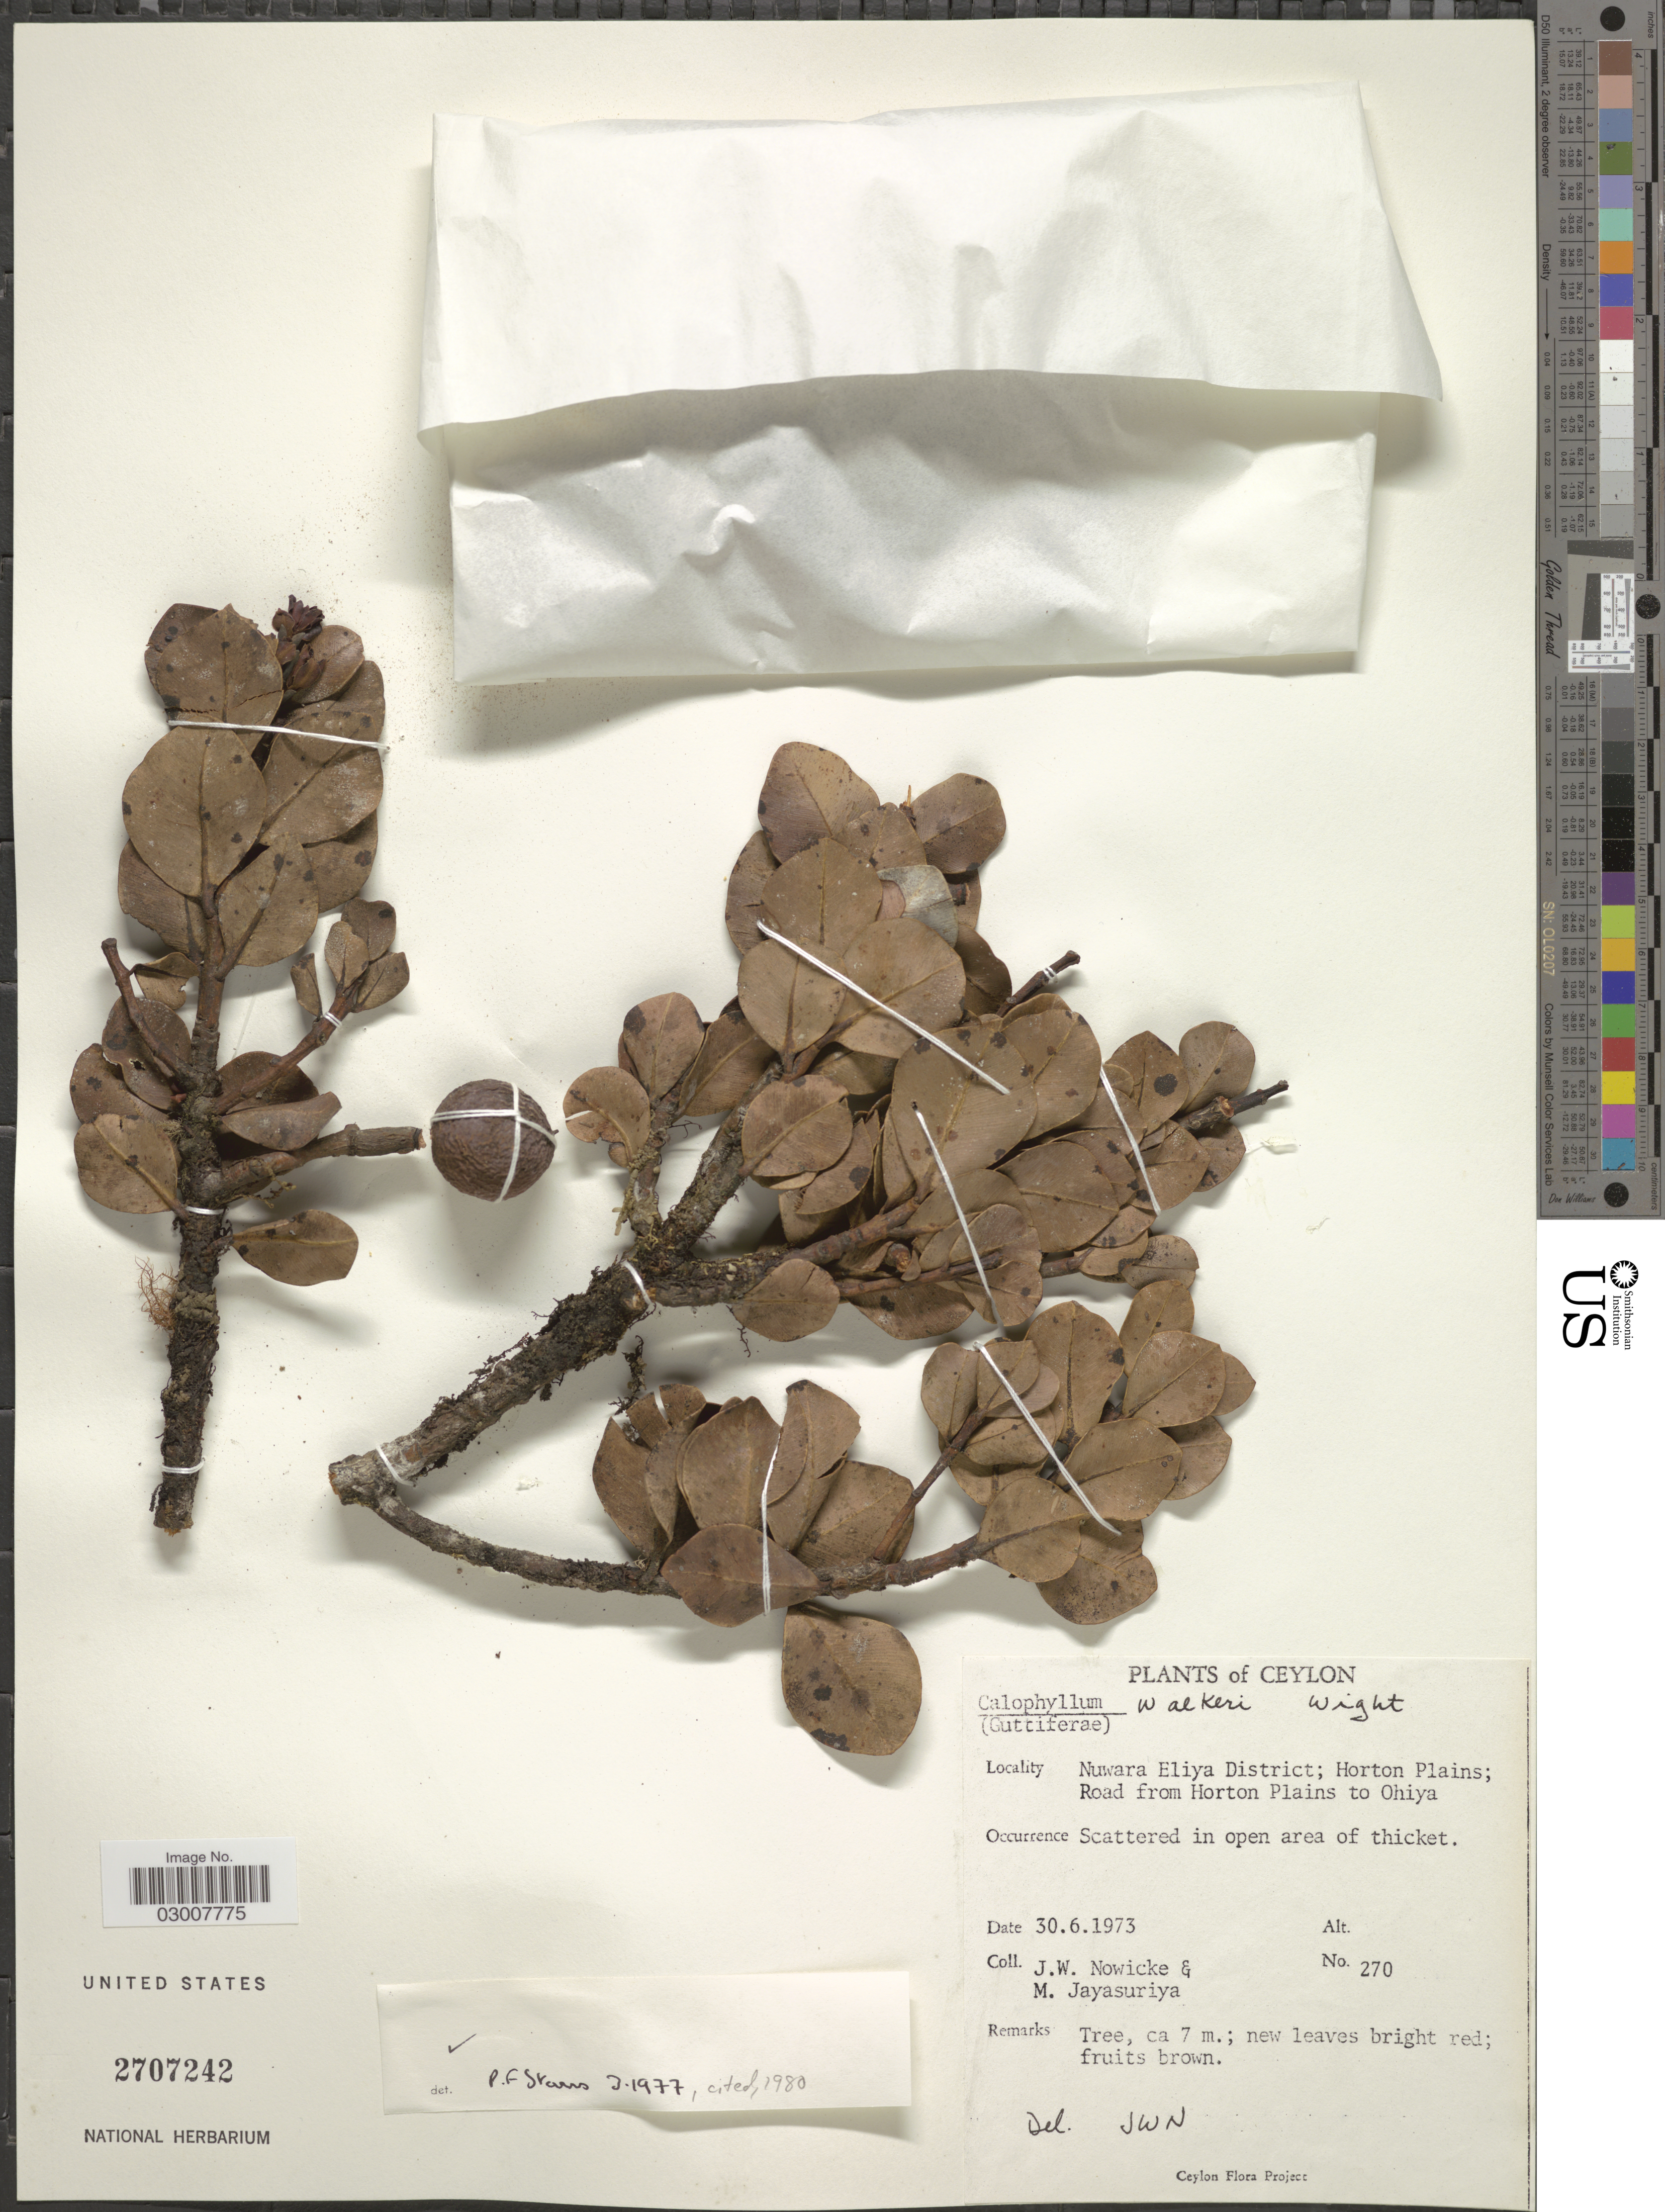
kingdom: Plantae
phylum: Tracheophyta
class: Magnoliopsida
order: Malpighiales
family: Calophyllaceae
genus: Calophyllum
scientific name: Calophyllum walkeri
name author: Wight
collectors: J. W. Nowicke & M. Jayasuriya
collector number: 270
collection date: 1973-06-30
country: Sri Lanka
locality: Ceylon. Nuwara Eliya District; Horton Plains; Road from Horton Plains to Ohiya.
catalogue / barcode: US 2707242